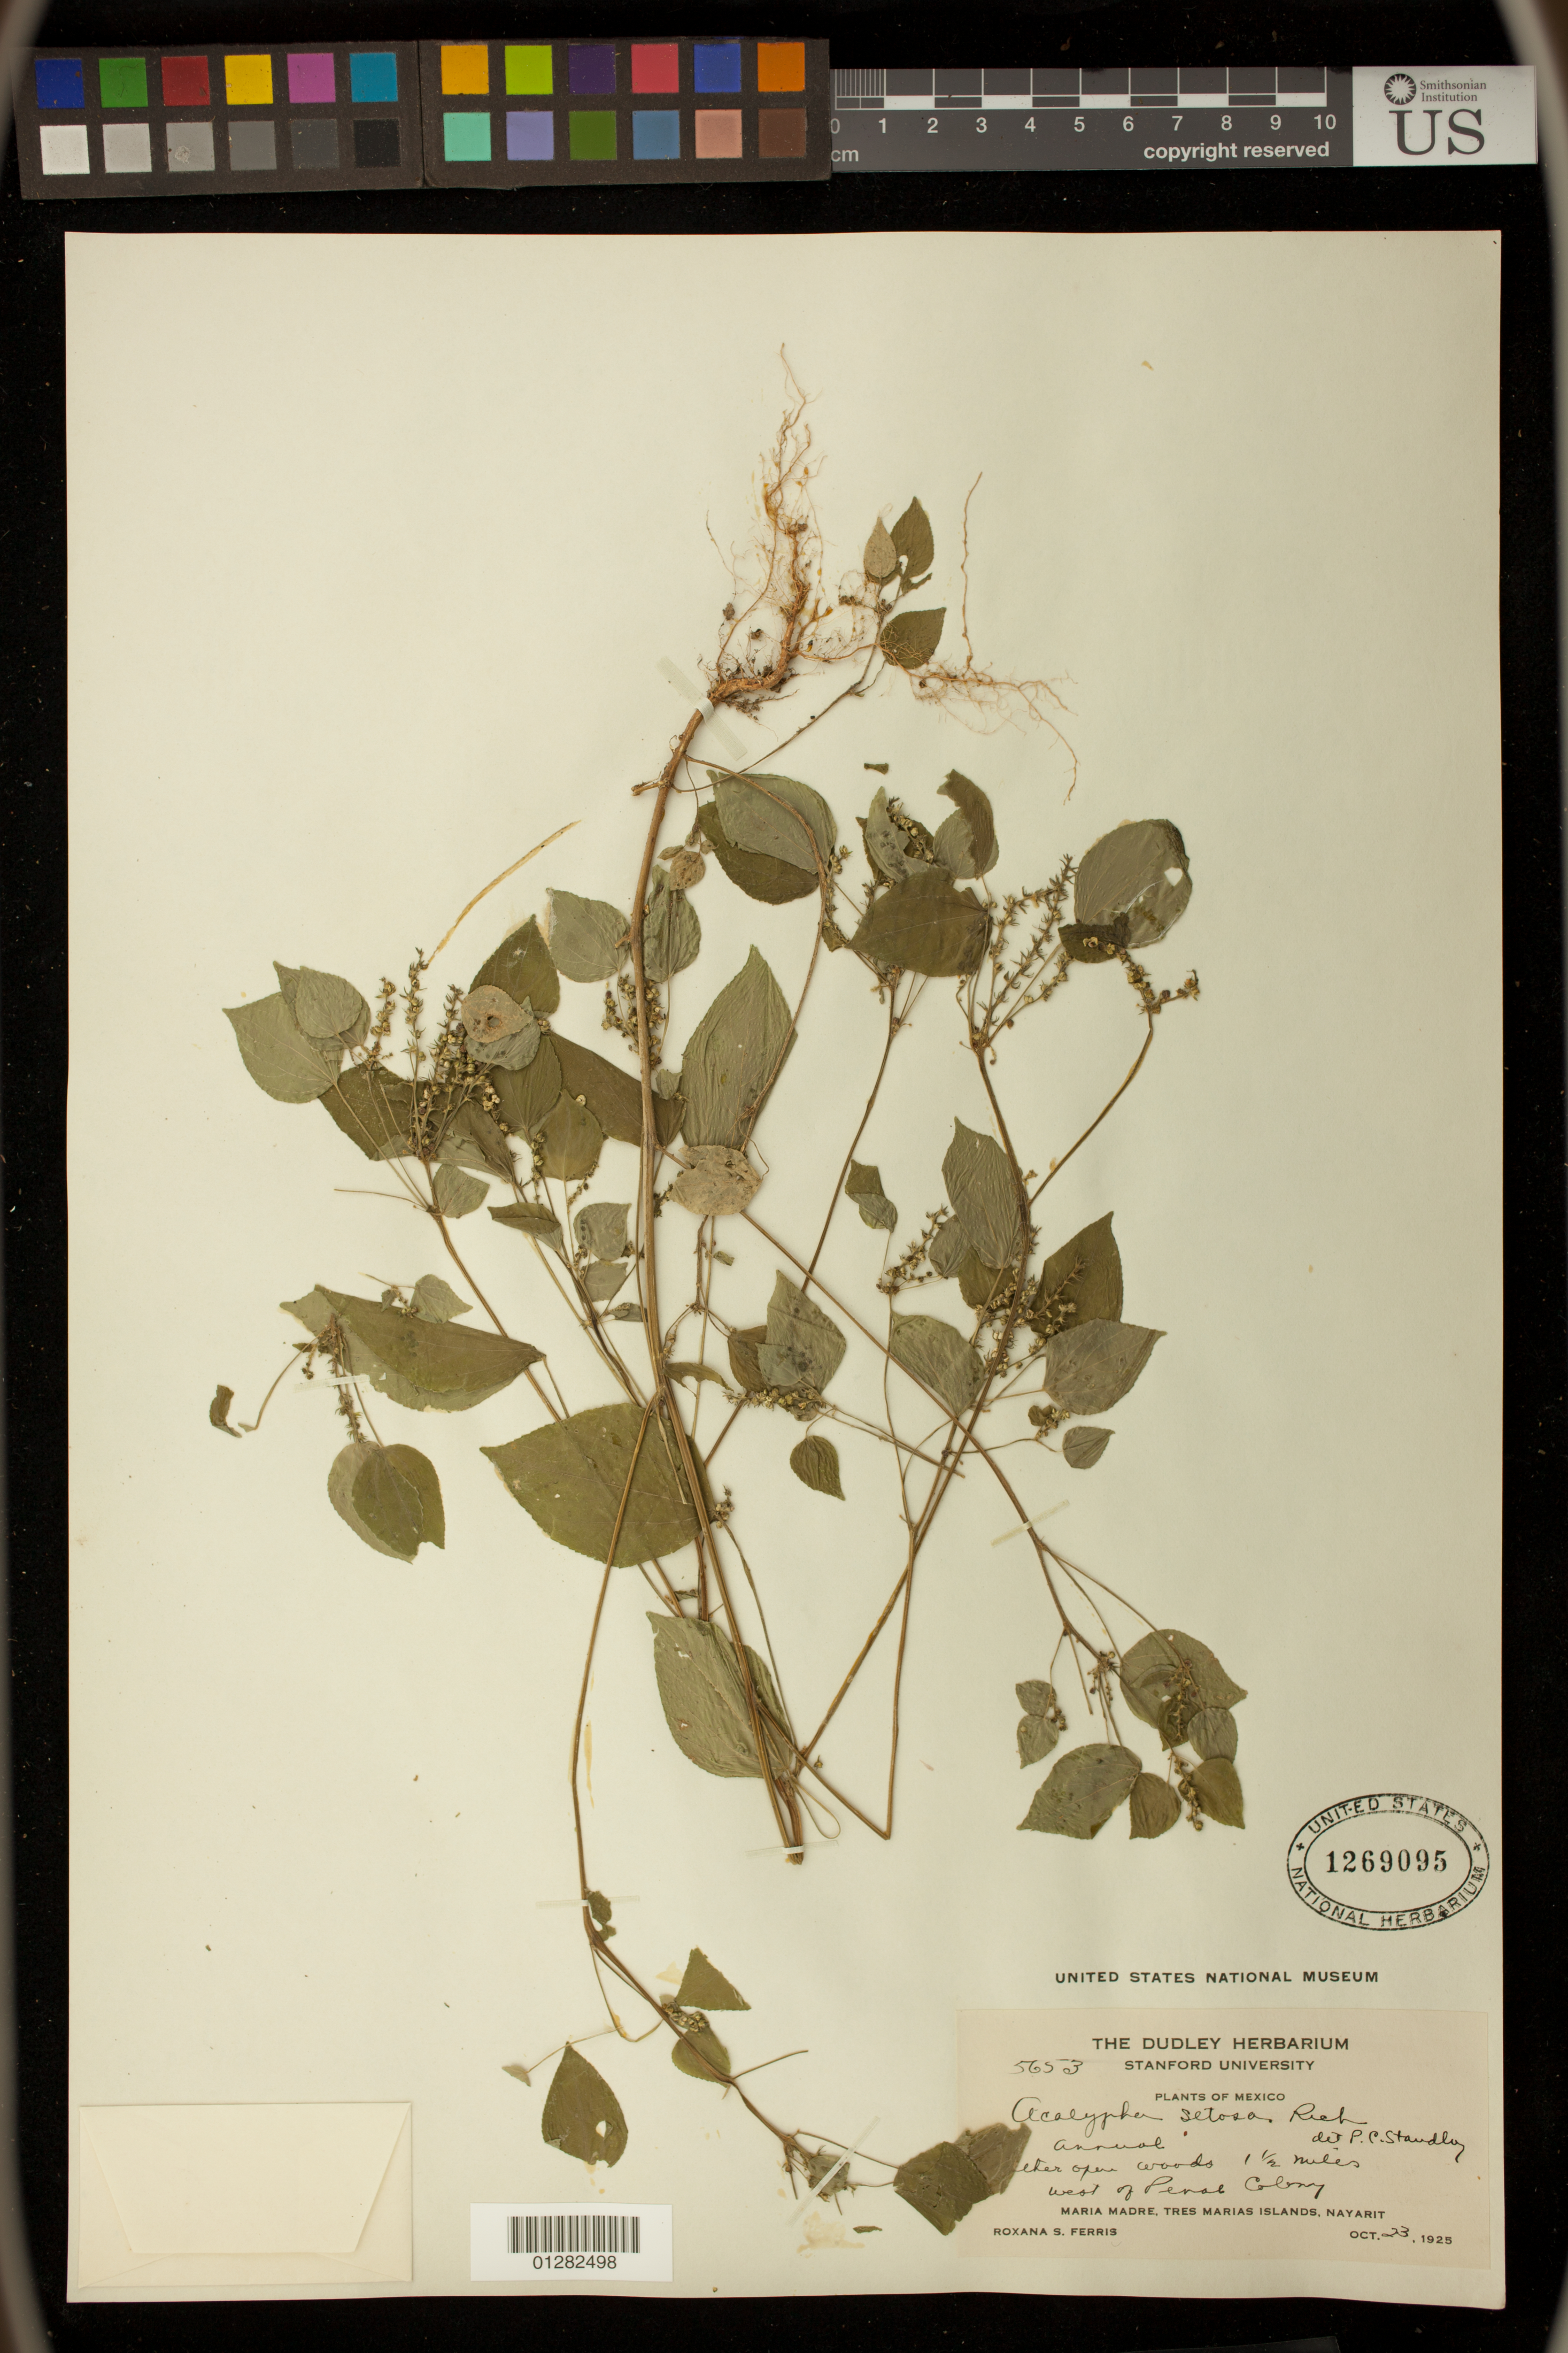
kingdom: Plantae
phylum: Tracheophyta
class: Magnoliopsida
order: Malpighiales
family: Euphorbiaceae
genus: Acalypha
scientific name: Acalypha setosa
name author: A. Rich.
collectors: R. S. Ferris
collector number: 5653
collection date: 1925-10-23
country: Mexico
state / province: Nayarit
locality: Maria Madre, Tres Marias Islands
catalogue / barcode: US 1269095